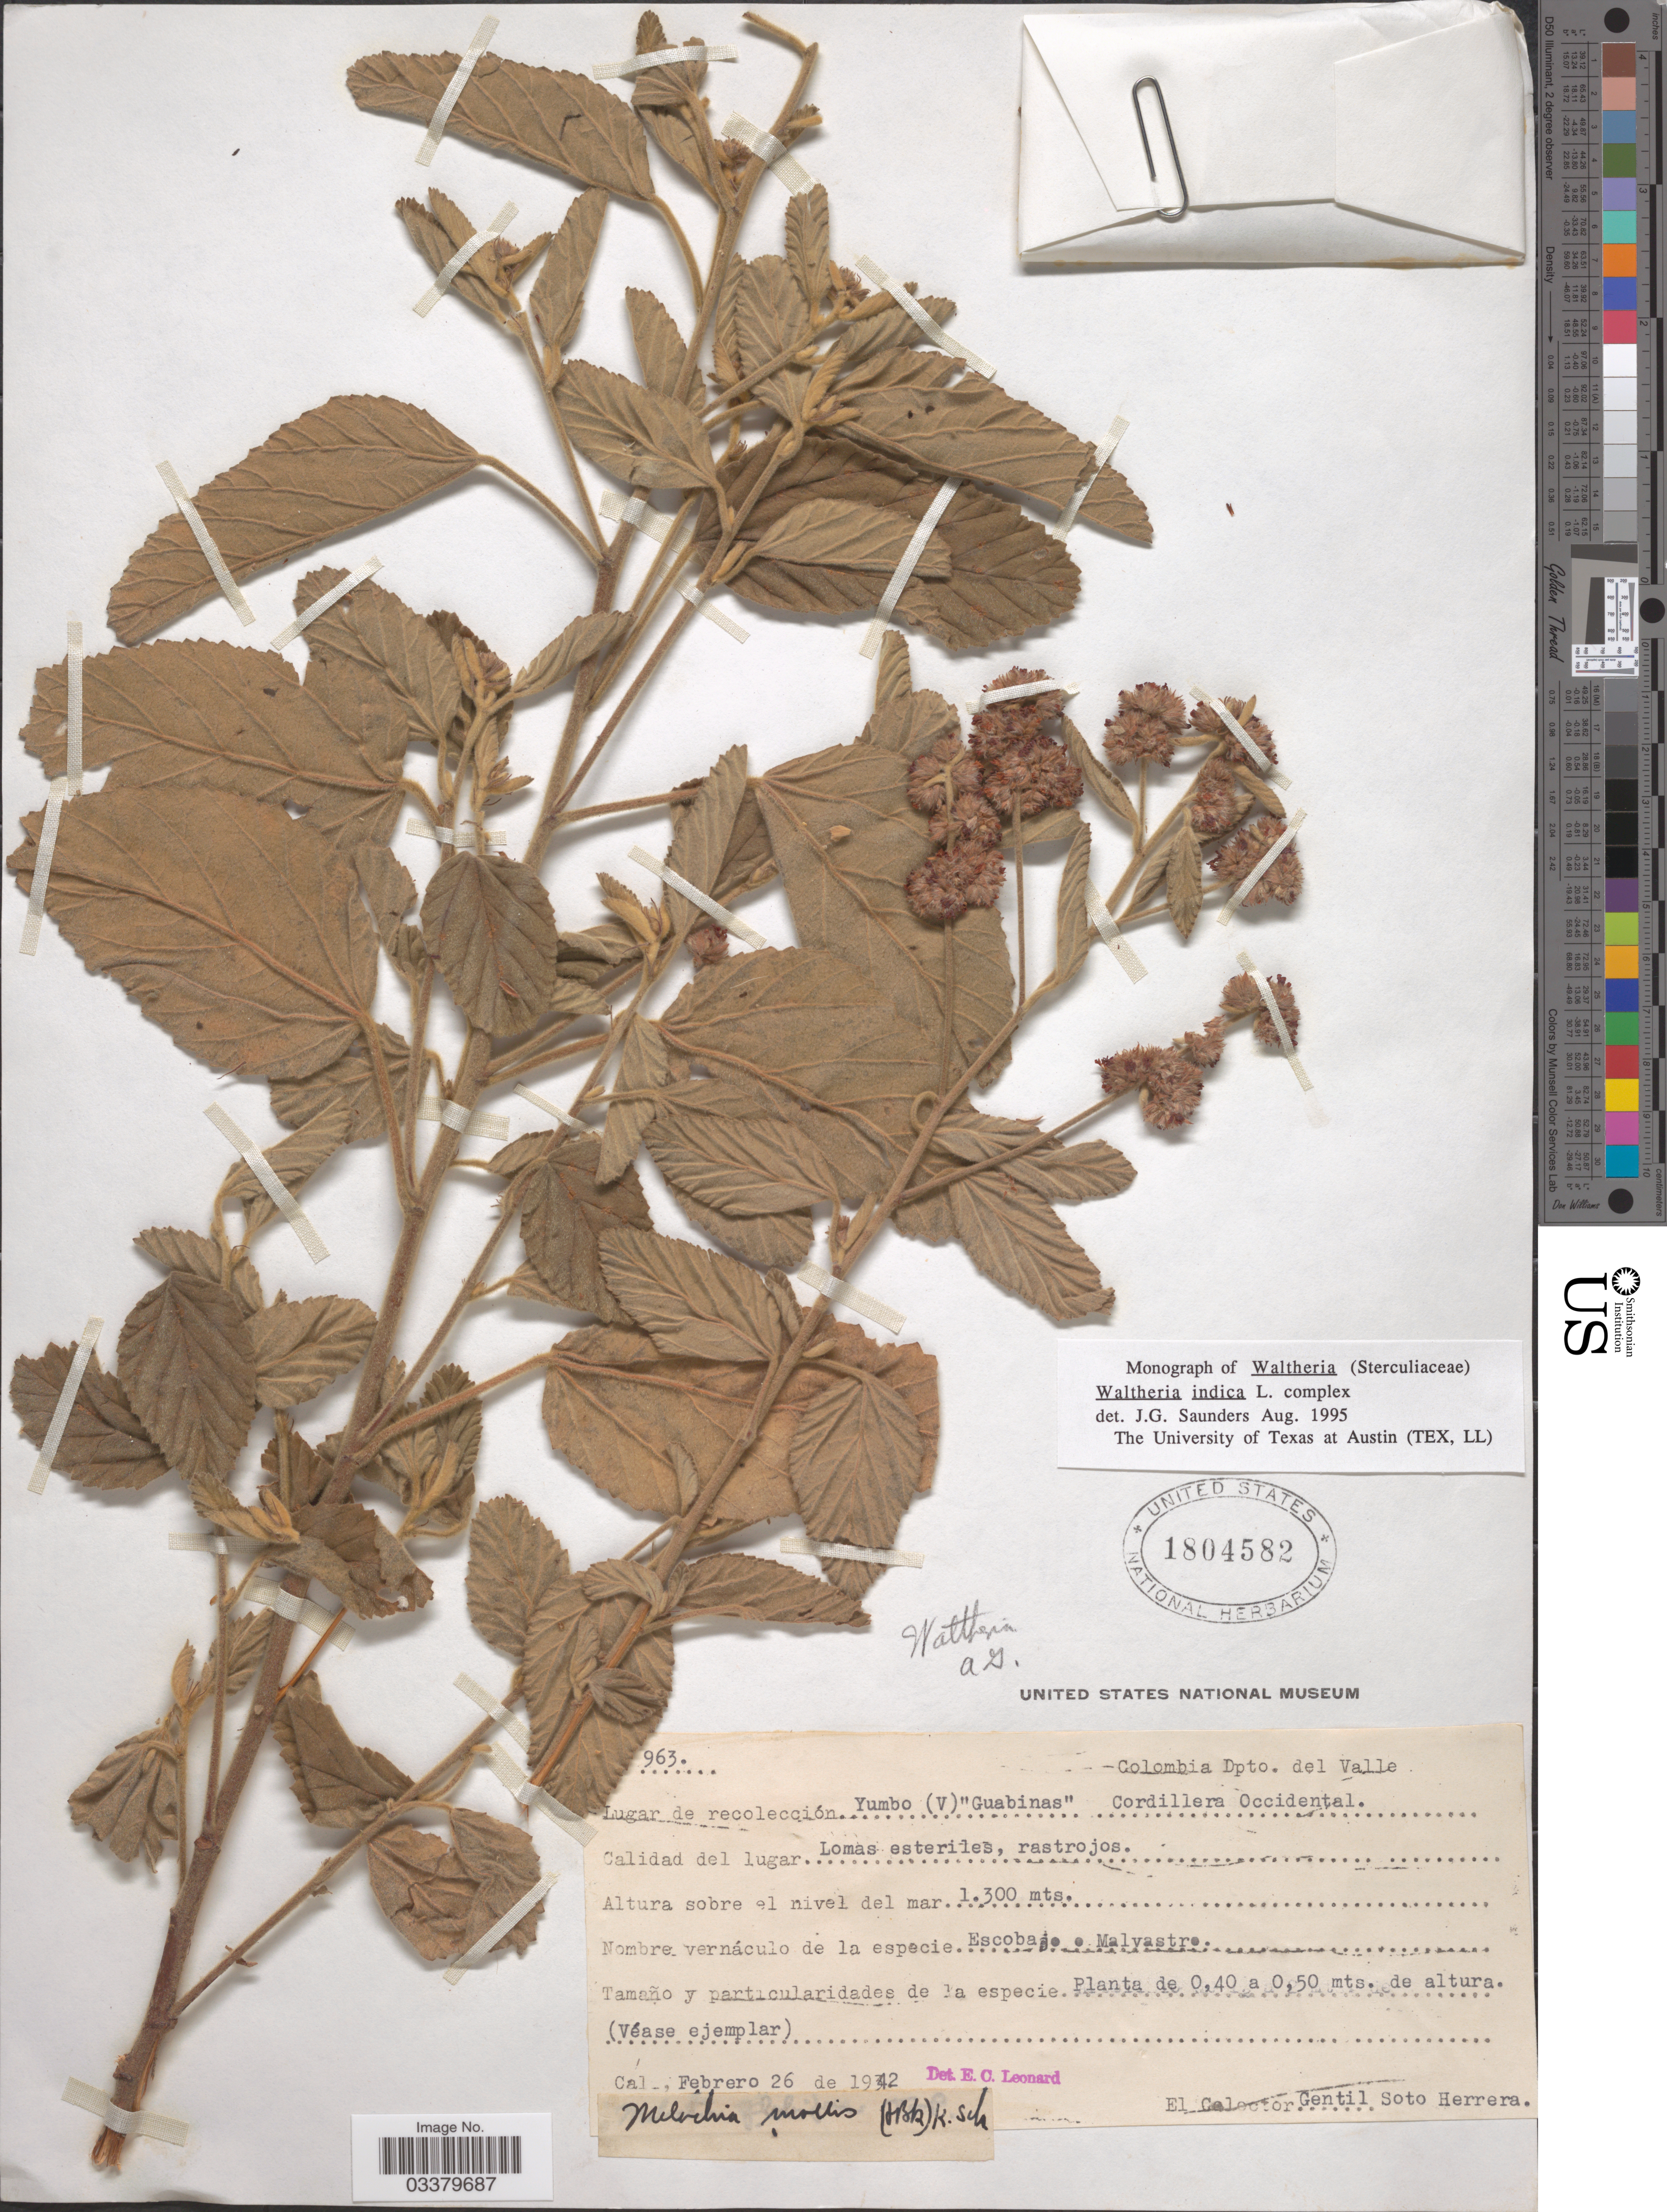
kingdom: Plantae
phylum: Tracheophyta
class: Magnoliopsida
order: Malvales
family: Malvaceae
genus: Waltheria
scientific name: Waltheria indica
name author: L.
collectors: G. Soto Herrera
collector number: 963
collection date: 1942-02-26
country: Colombia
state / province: Valle del Cauca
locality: Dpto. del Valle. Yumbo (V) "Guabinas". Cordillera Occidental.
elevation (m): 1300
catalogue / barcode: US 1804582